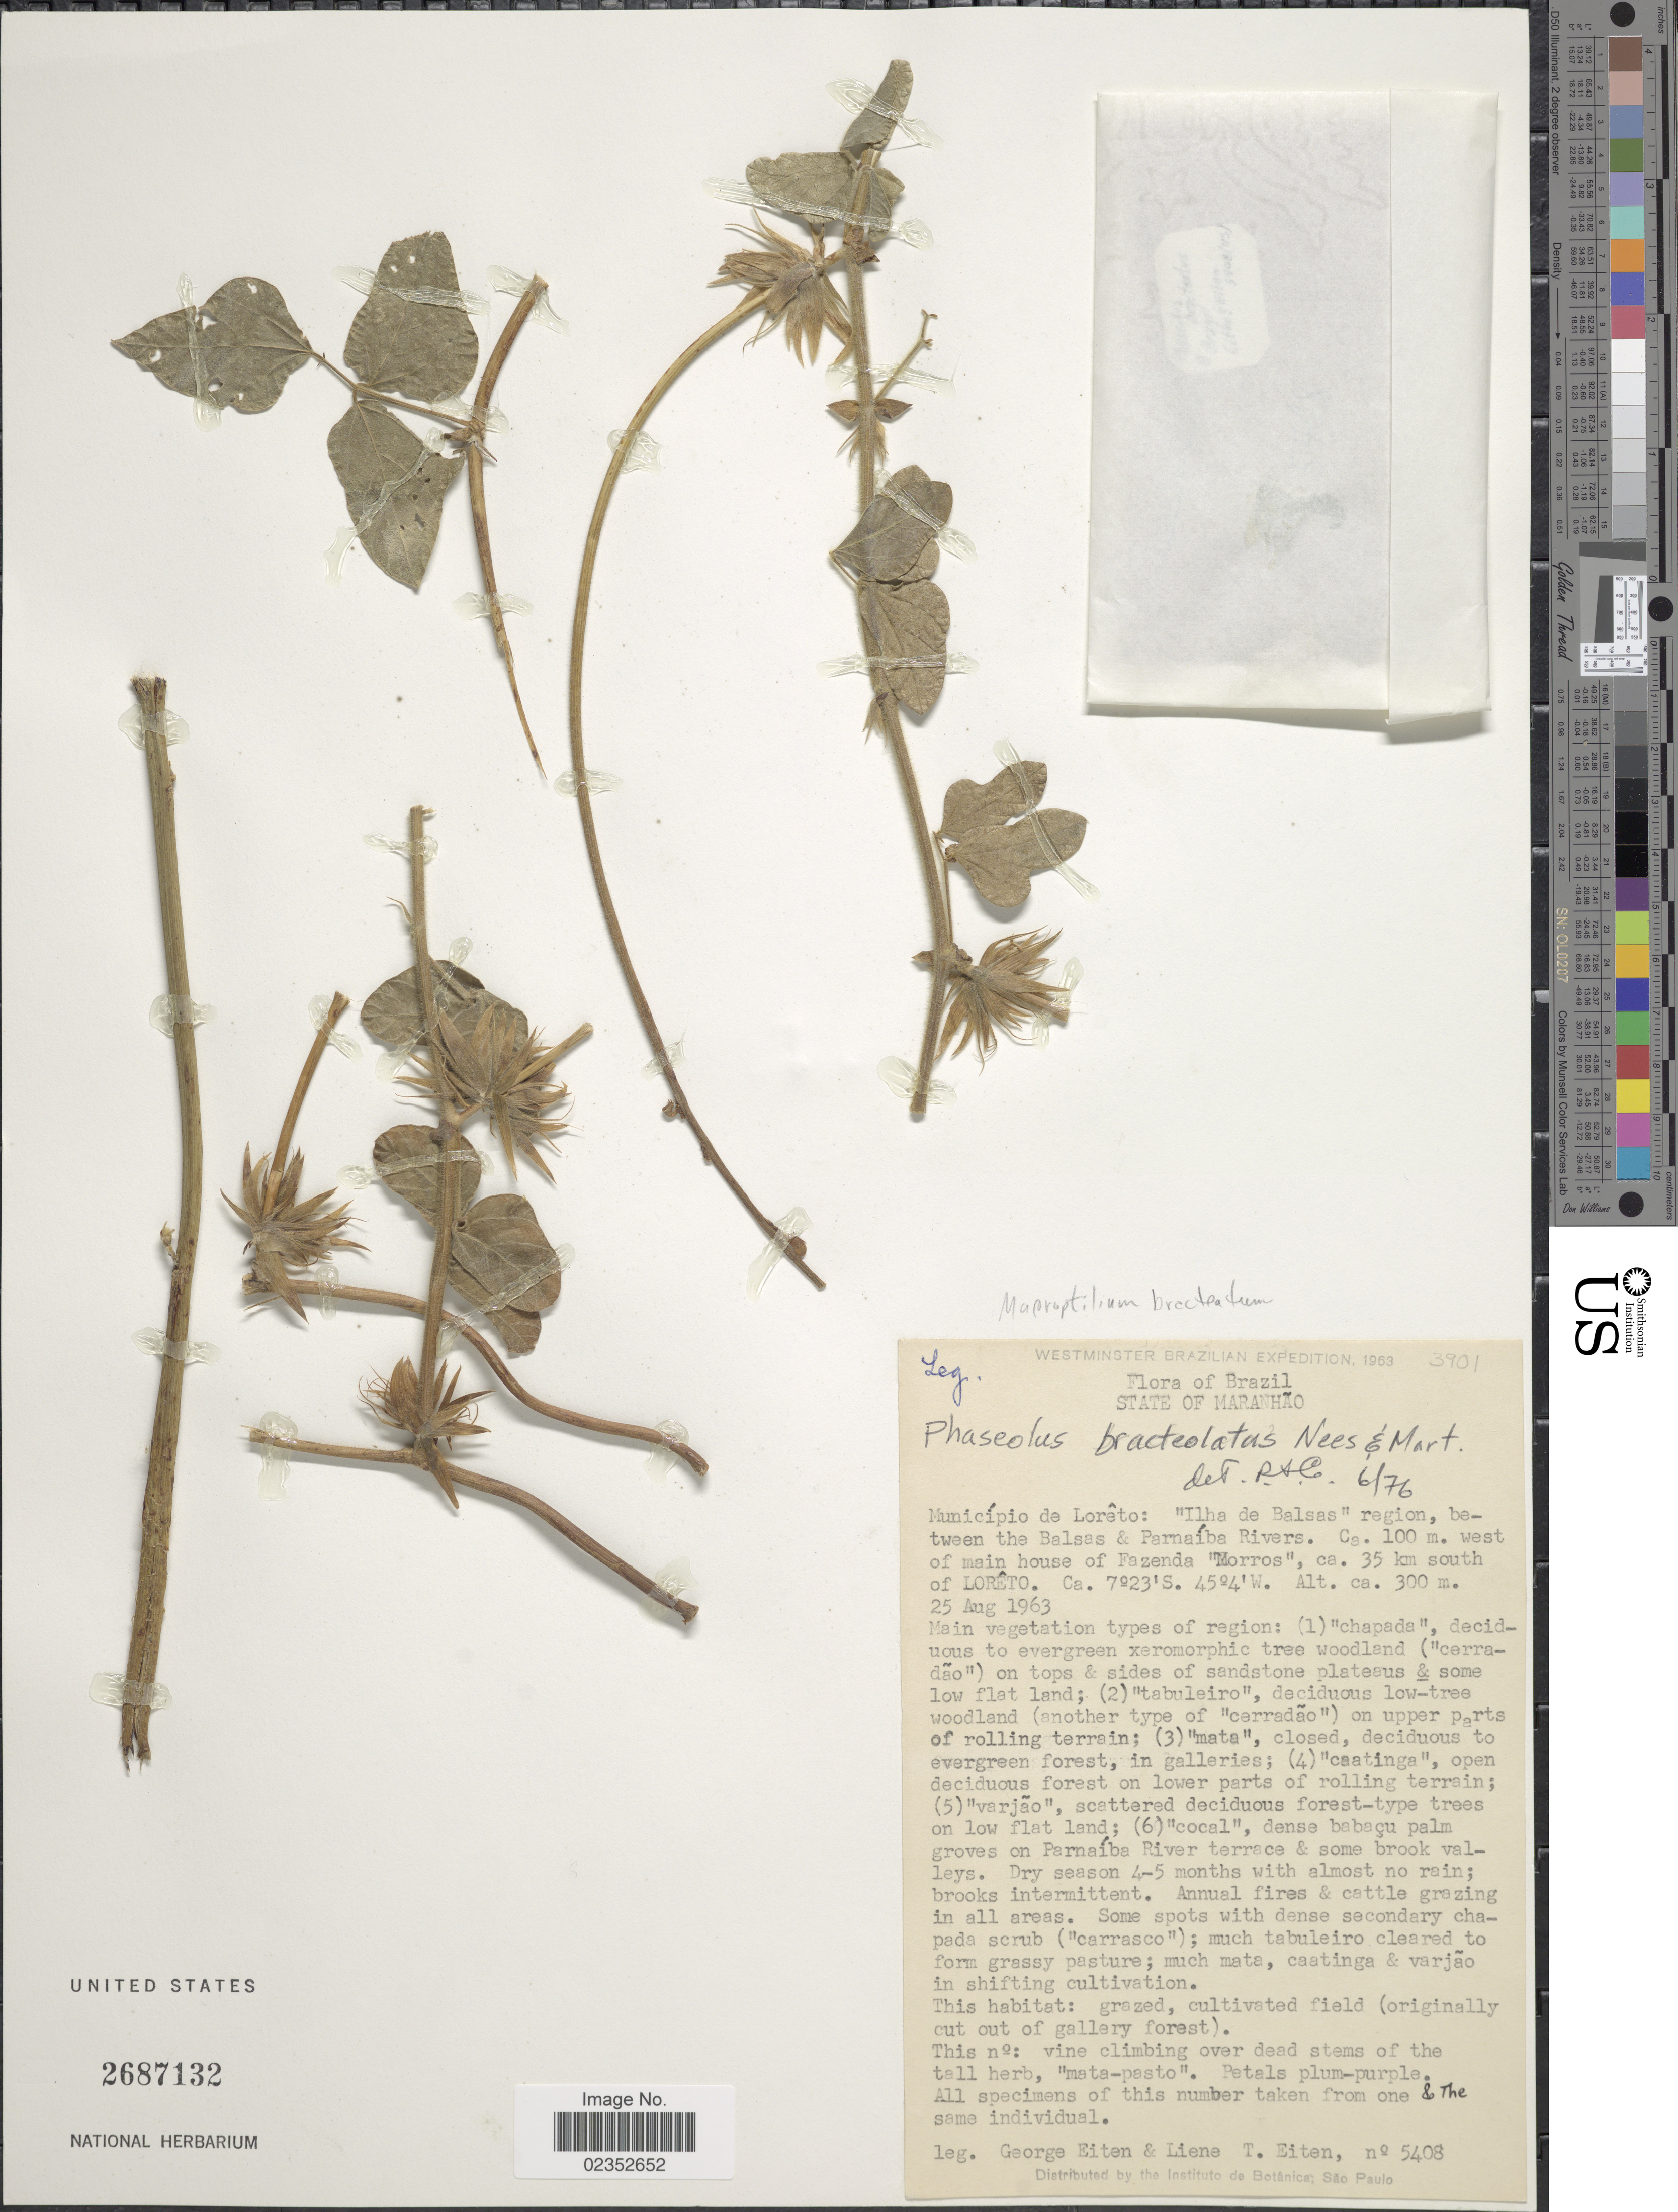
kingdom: Plantae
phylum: Tracheophyta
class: Magnoliopsida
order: Fabales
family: Fabaceae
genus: Macroptilium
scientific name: Macroptilium bracteatum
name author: (Nees & Mart.) Maréchal & Baudet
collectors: G. Eiten & L. T. Eiten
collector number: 5408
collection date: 1963-08-25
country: Peru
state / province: Loreto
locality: State of Maranhao, "Ilha de Balas" region, between the Balsas & Parnaiba Rivers, ca. 100 m west of main house of Fazenda "Morros", ca. 35 km south of Loreto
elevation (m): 300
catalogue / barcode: US 2687132